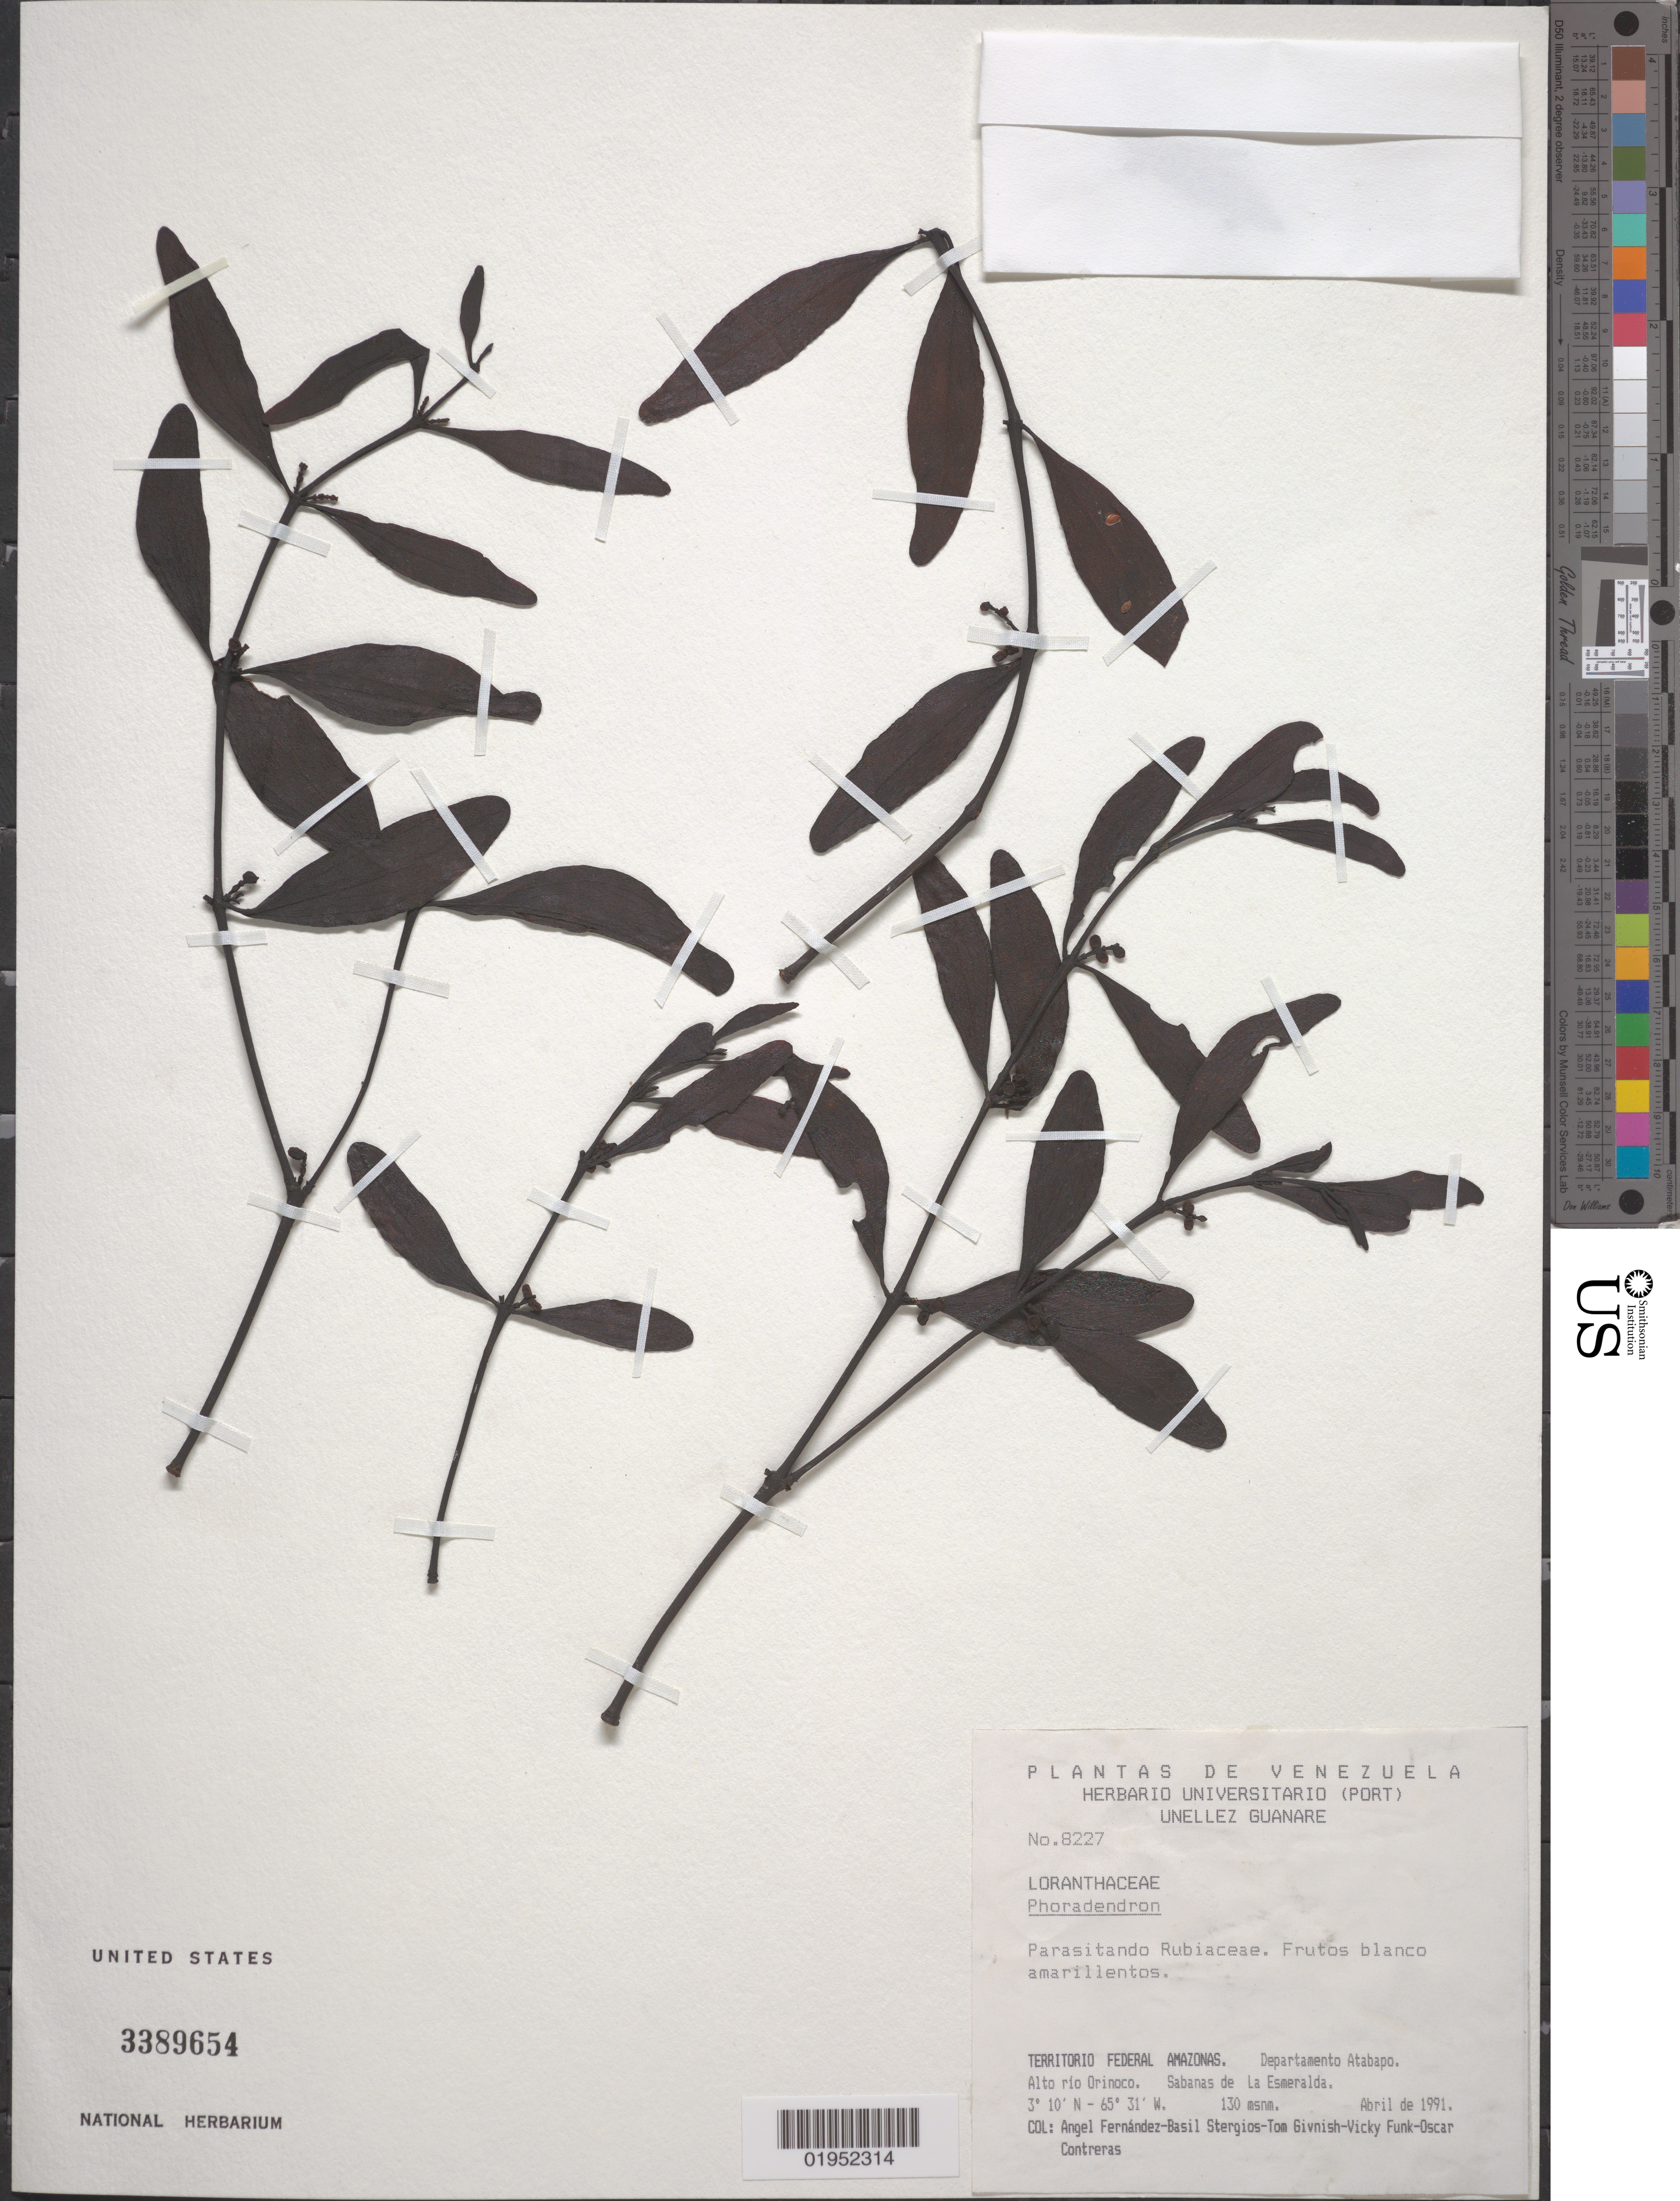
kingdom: Plantae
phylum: Tracheophyta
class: Magnoliopsida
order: Santalales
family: Viscaceae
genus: Phoradendron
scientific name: Phoradendron sp.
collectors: A. Fernández, B. G. Stergios, T. J. Givnish, V. Funk & O. Contreras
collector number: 8227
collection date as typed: Apr-91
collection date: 1991-04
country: Venezuela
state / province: Amazonas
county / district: Atabapo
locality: Alto rio Orinoco. Sabanas de La Esmeralda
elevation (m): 130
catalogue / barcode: US 3389654